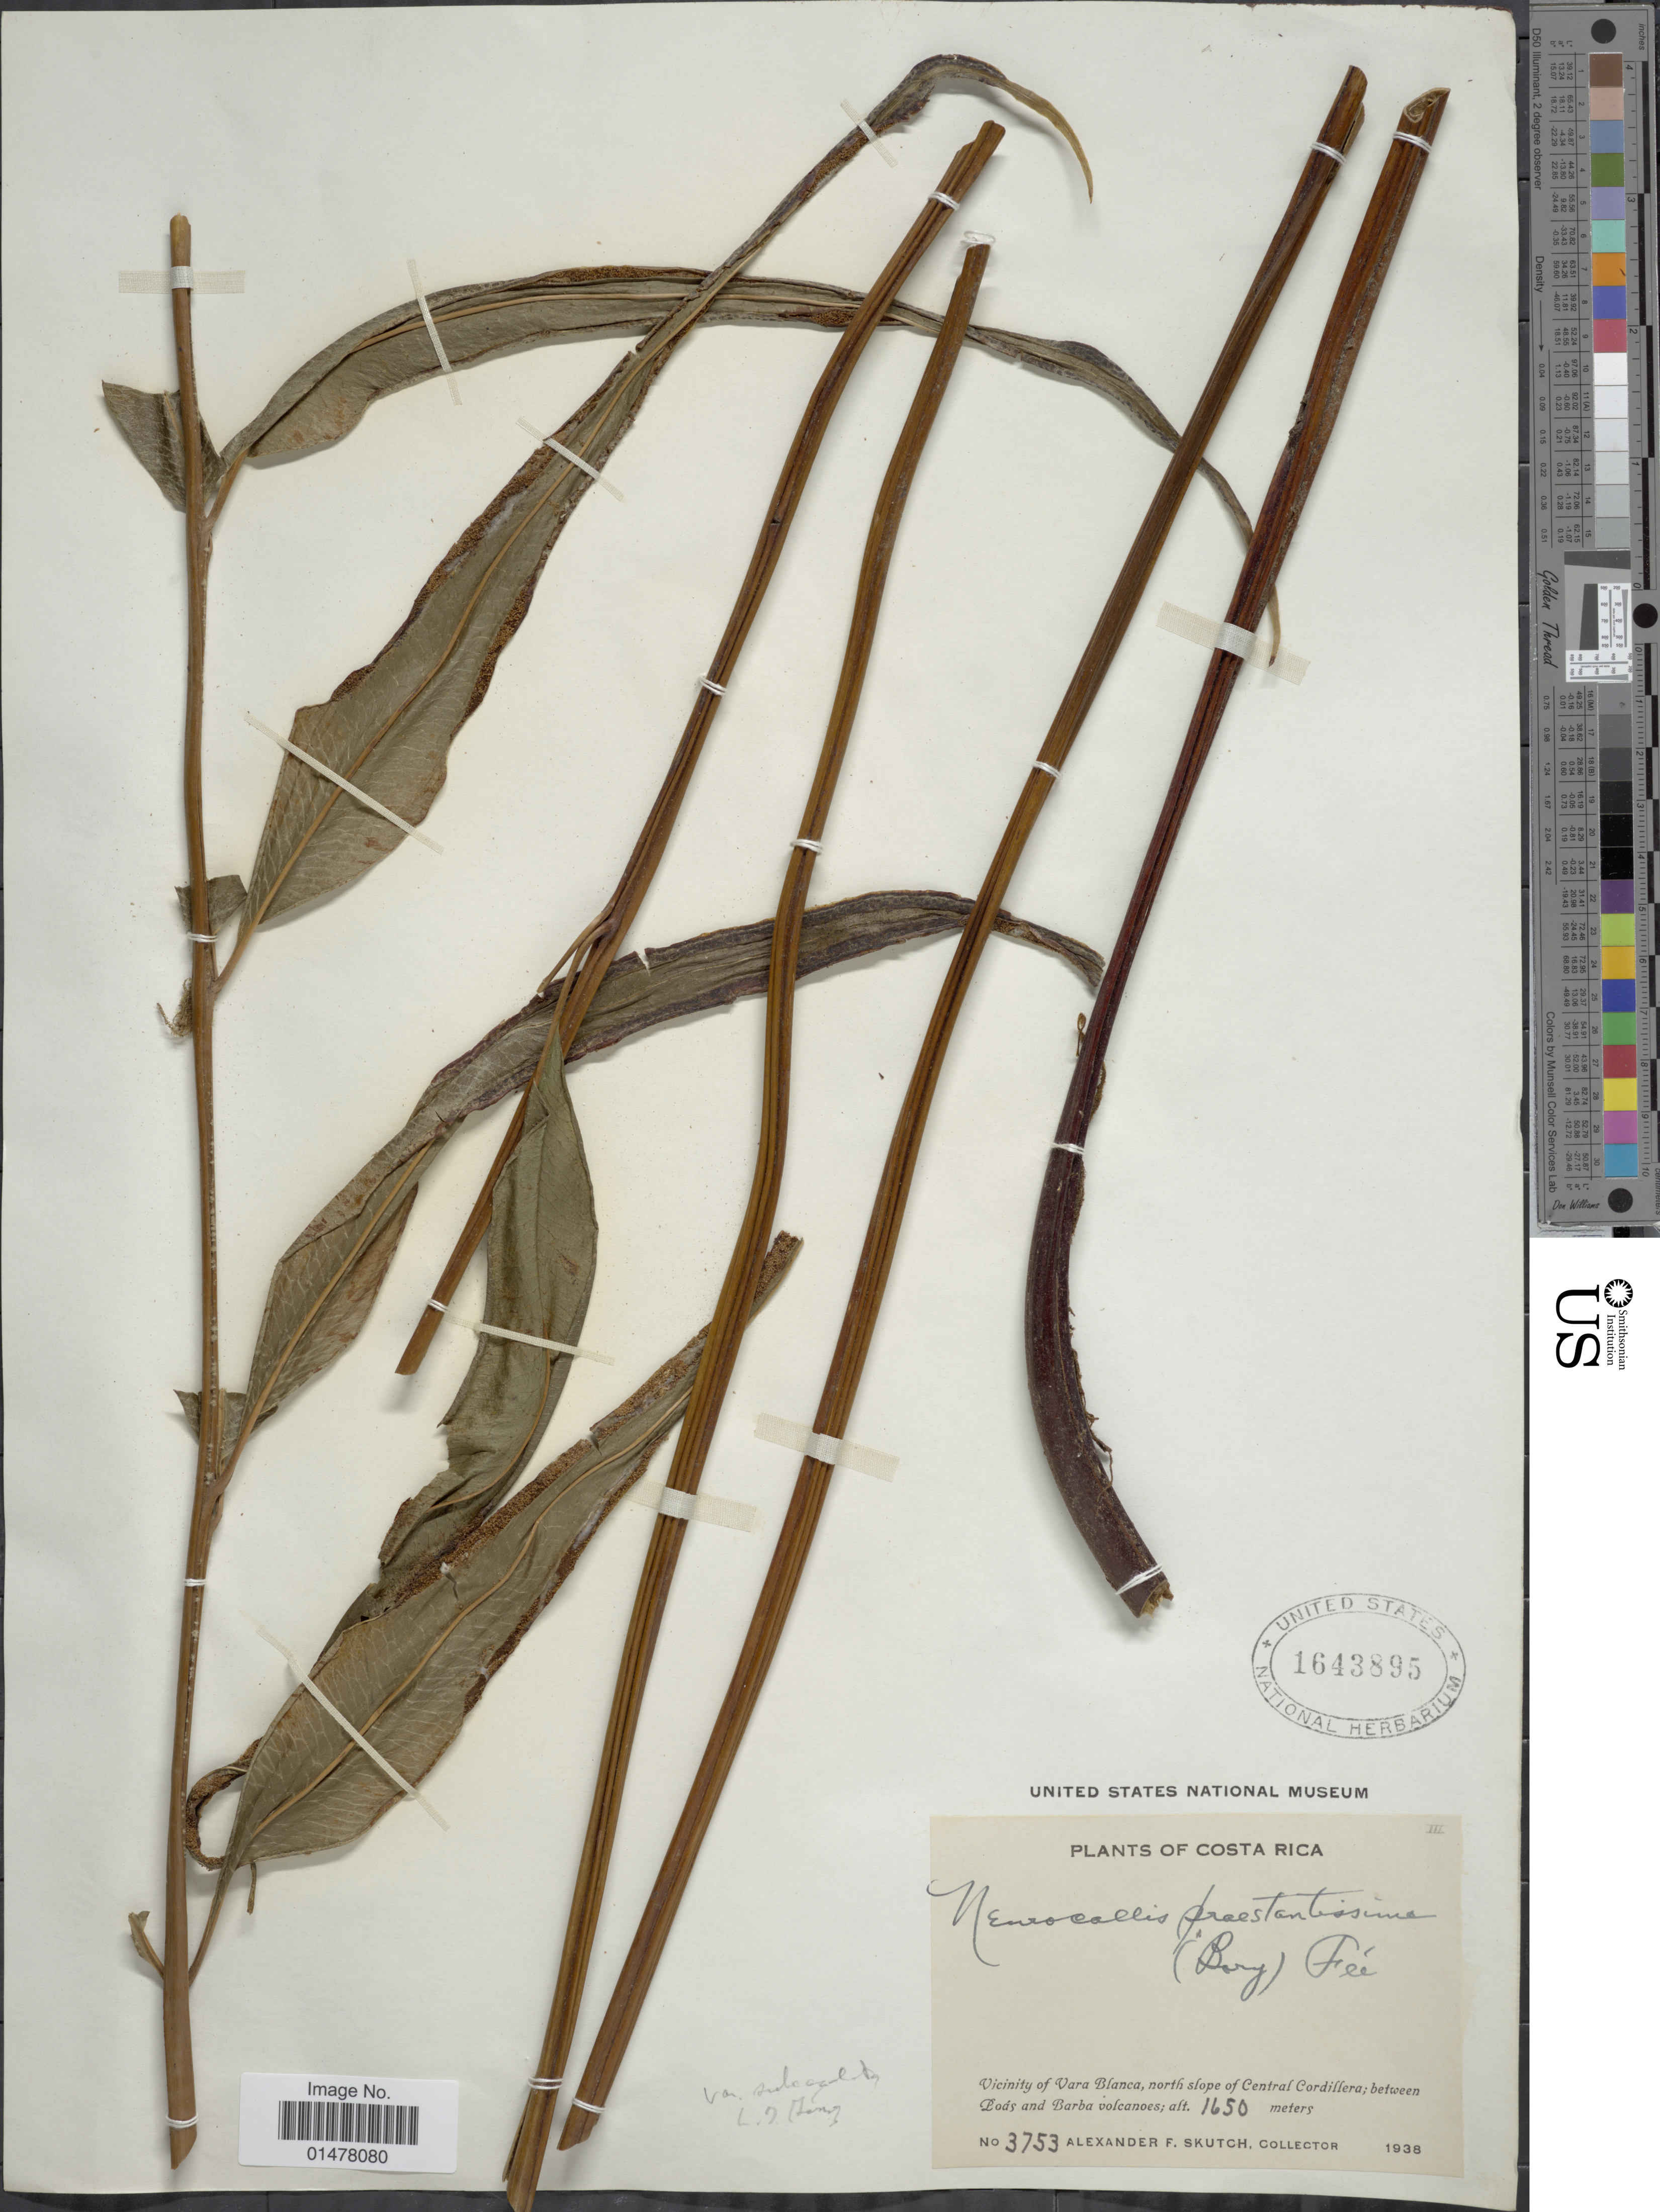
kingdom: Plantae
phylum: Tracheophyta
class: Polypodiopsida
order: Polypodiales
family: Pteridaceae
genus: Pteris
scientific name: Pteris praestantissima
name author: (Bory ex Fée) Christenh.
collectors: A. F. Skutch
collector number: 3753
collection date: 1938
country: Costa Rica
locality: Costa Rica, vicinity of Vara Blanca, north slope of Central Cordillera, between Pods and Barba volcanoes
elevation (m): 1650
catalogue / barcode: US 1643895